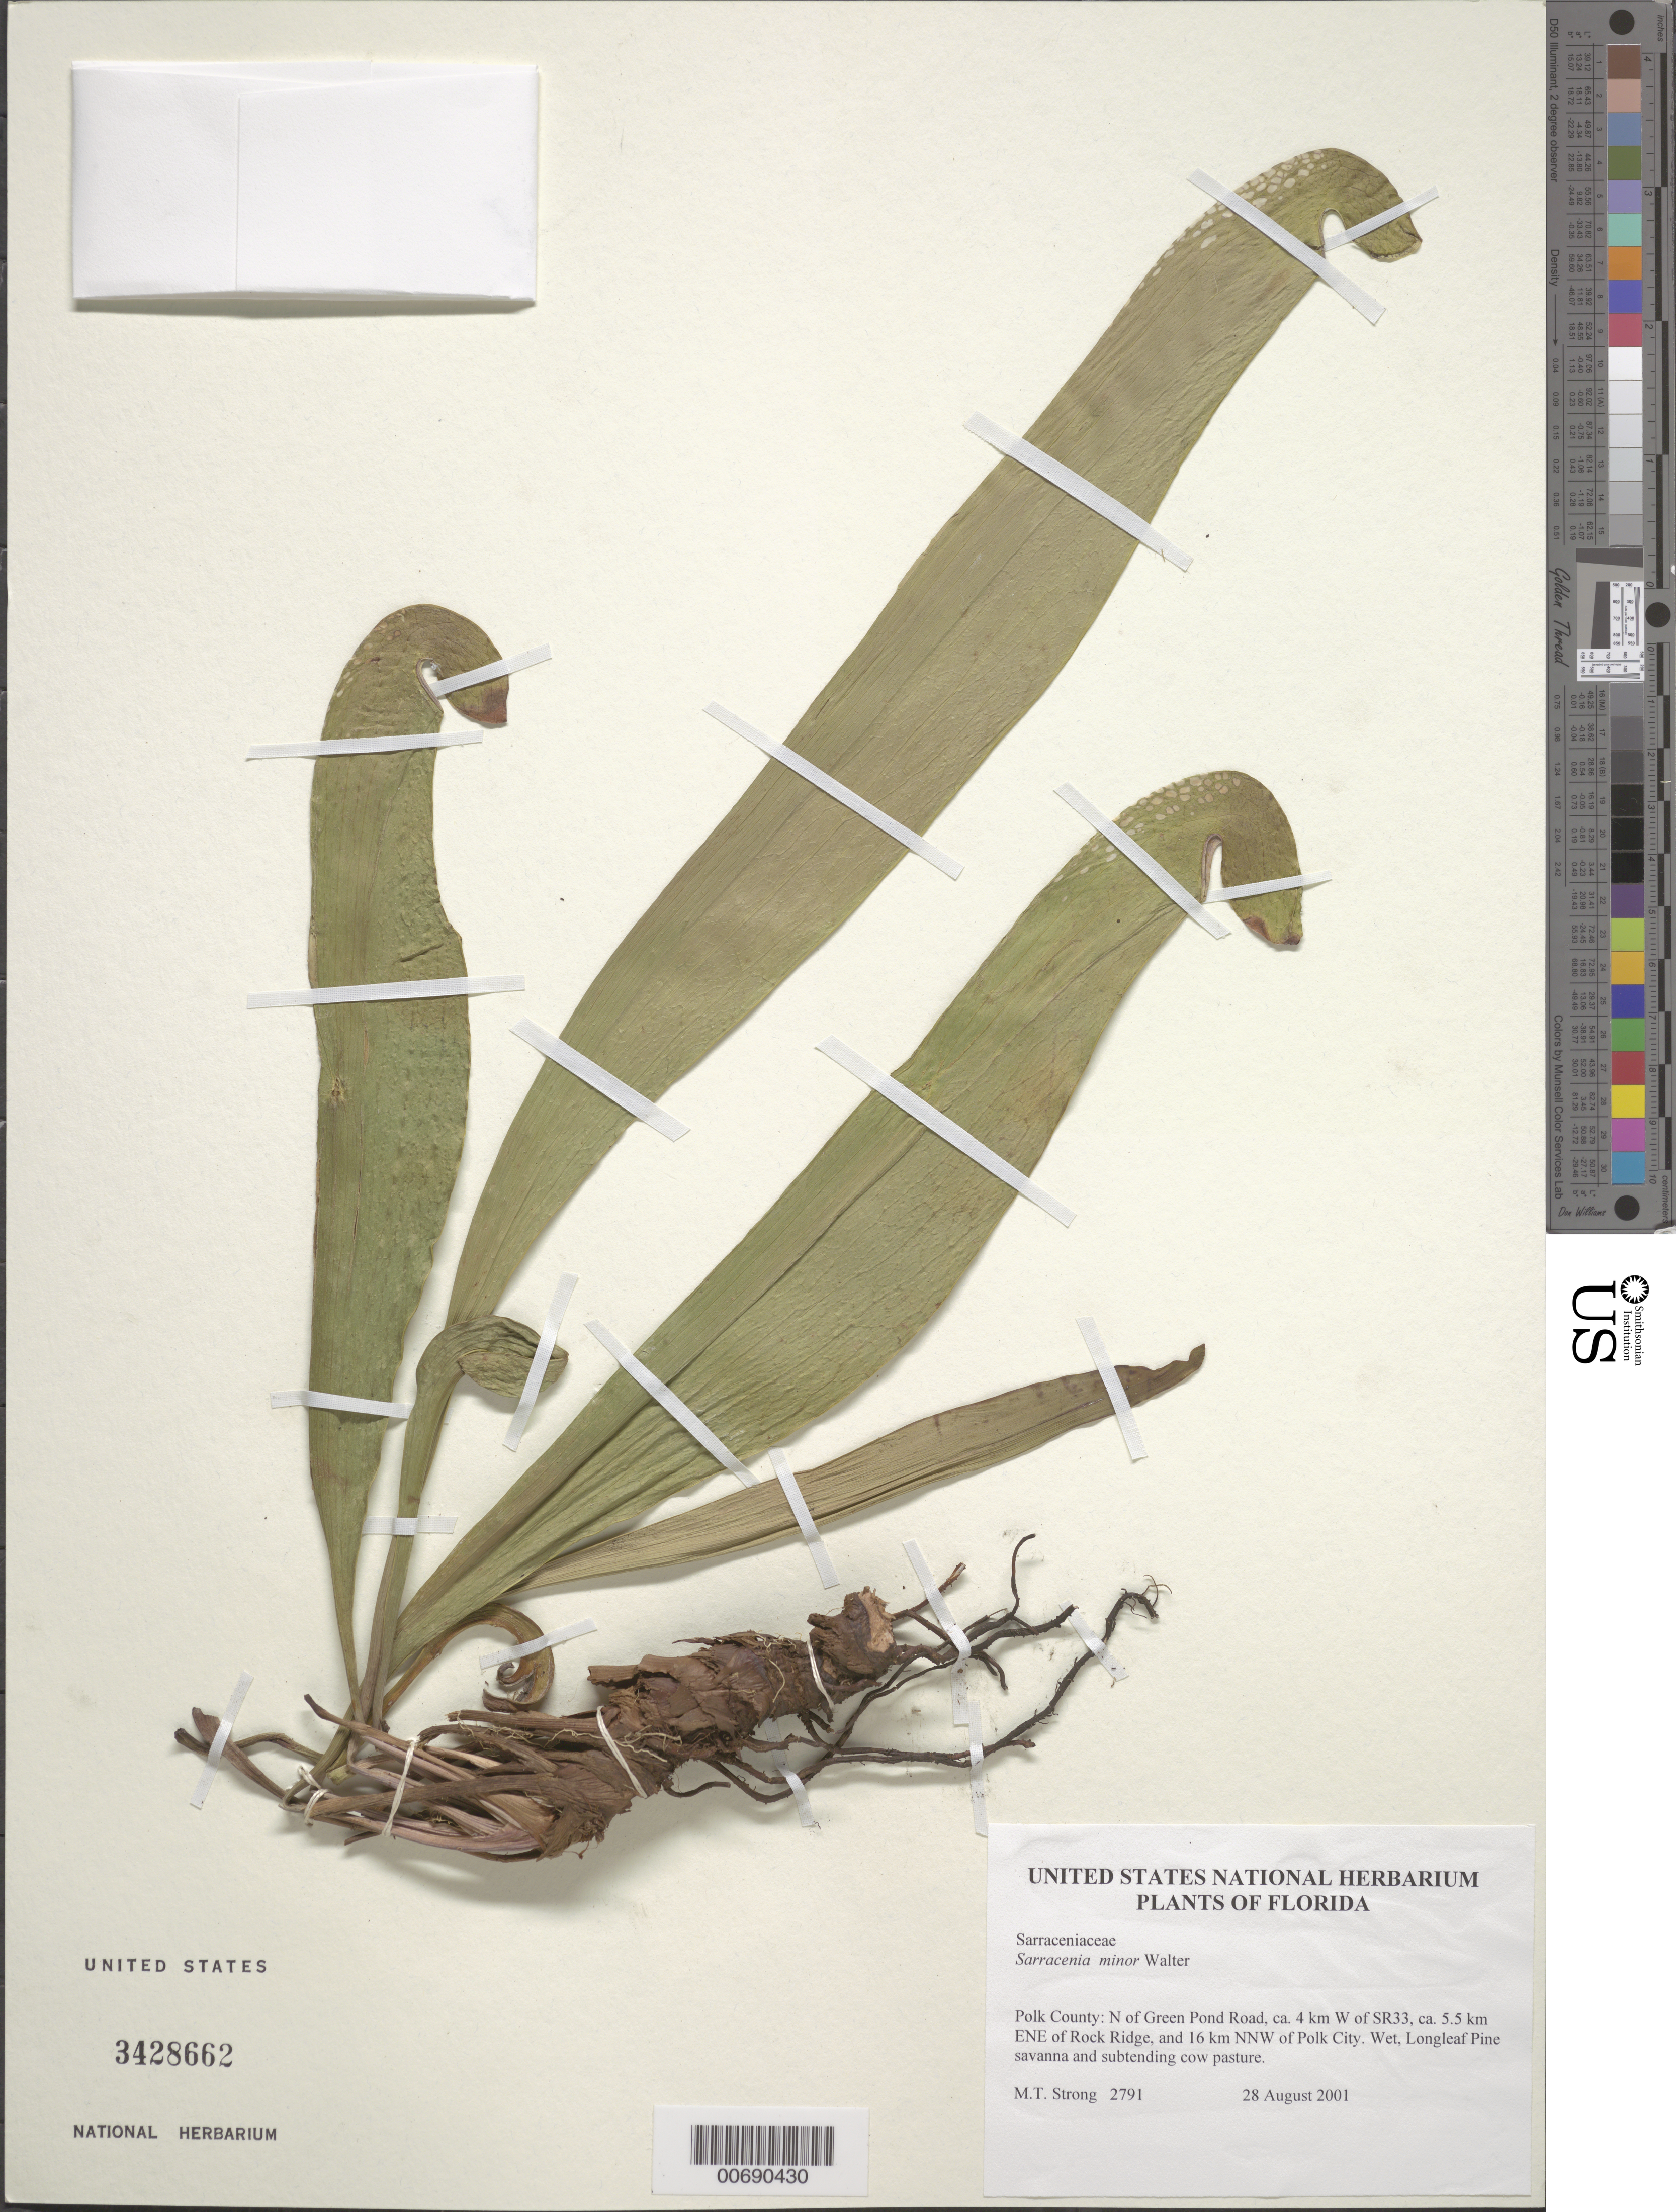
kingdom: Plantae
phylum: Tracheophyta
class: Magnoliopsida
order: Ericales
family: Sarraceniaceae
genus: Sarracenia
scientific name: Sarracenia minor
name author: Walter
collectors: M. T. Strong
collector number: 2791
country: United States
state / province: Florida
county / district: Polk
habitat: Wet, longleaf pine savanna and subtending cow pasture.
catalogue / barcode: US 3428662